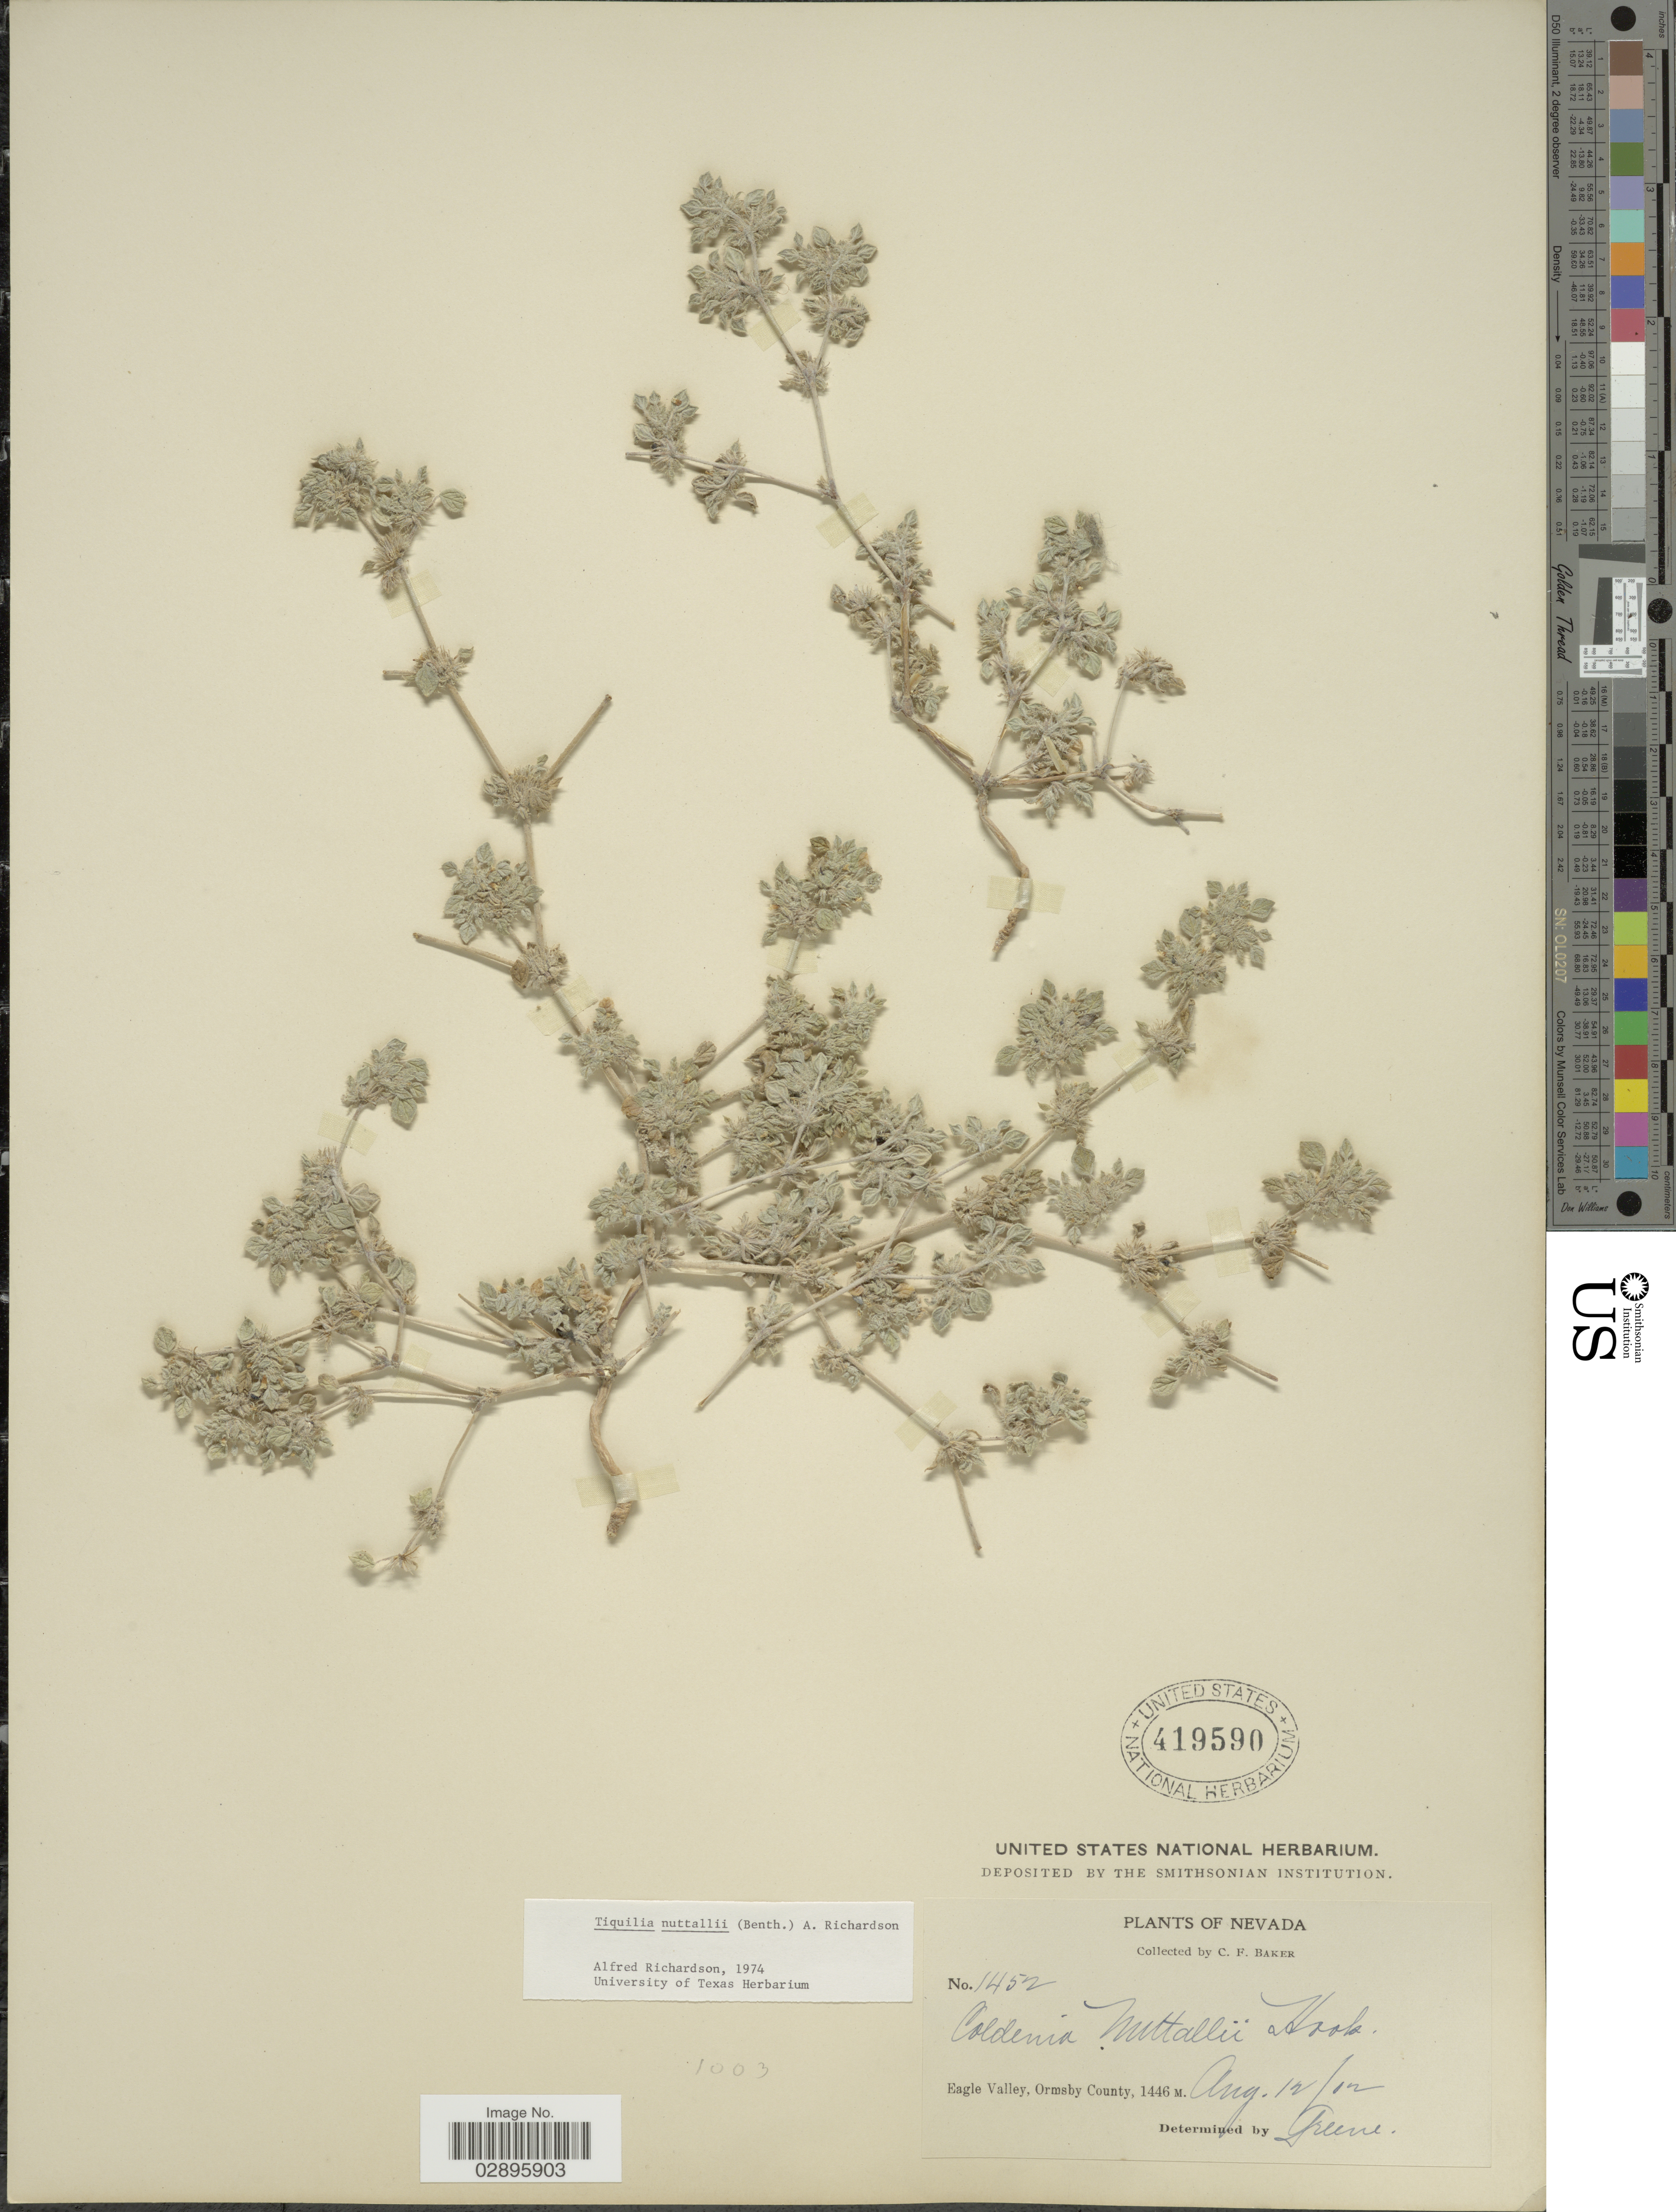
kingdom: Plantae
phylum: Tracheophyta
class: Magnoliopsida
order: Boraginales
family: Ehretiaceae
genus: Tiquilia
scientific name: Tiquilia nuttallii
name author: (Hook.) A.T. Richardson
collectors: C. F. Baker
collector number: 1452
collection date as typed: Transcribed d/m/y: 12/8/12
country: United States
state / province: Nevada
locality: Eagle Valley, Ormsby County.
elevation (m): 1446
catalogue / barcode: US 419590